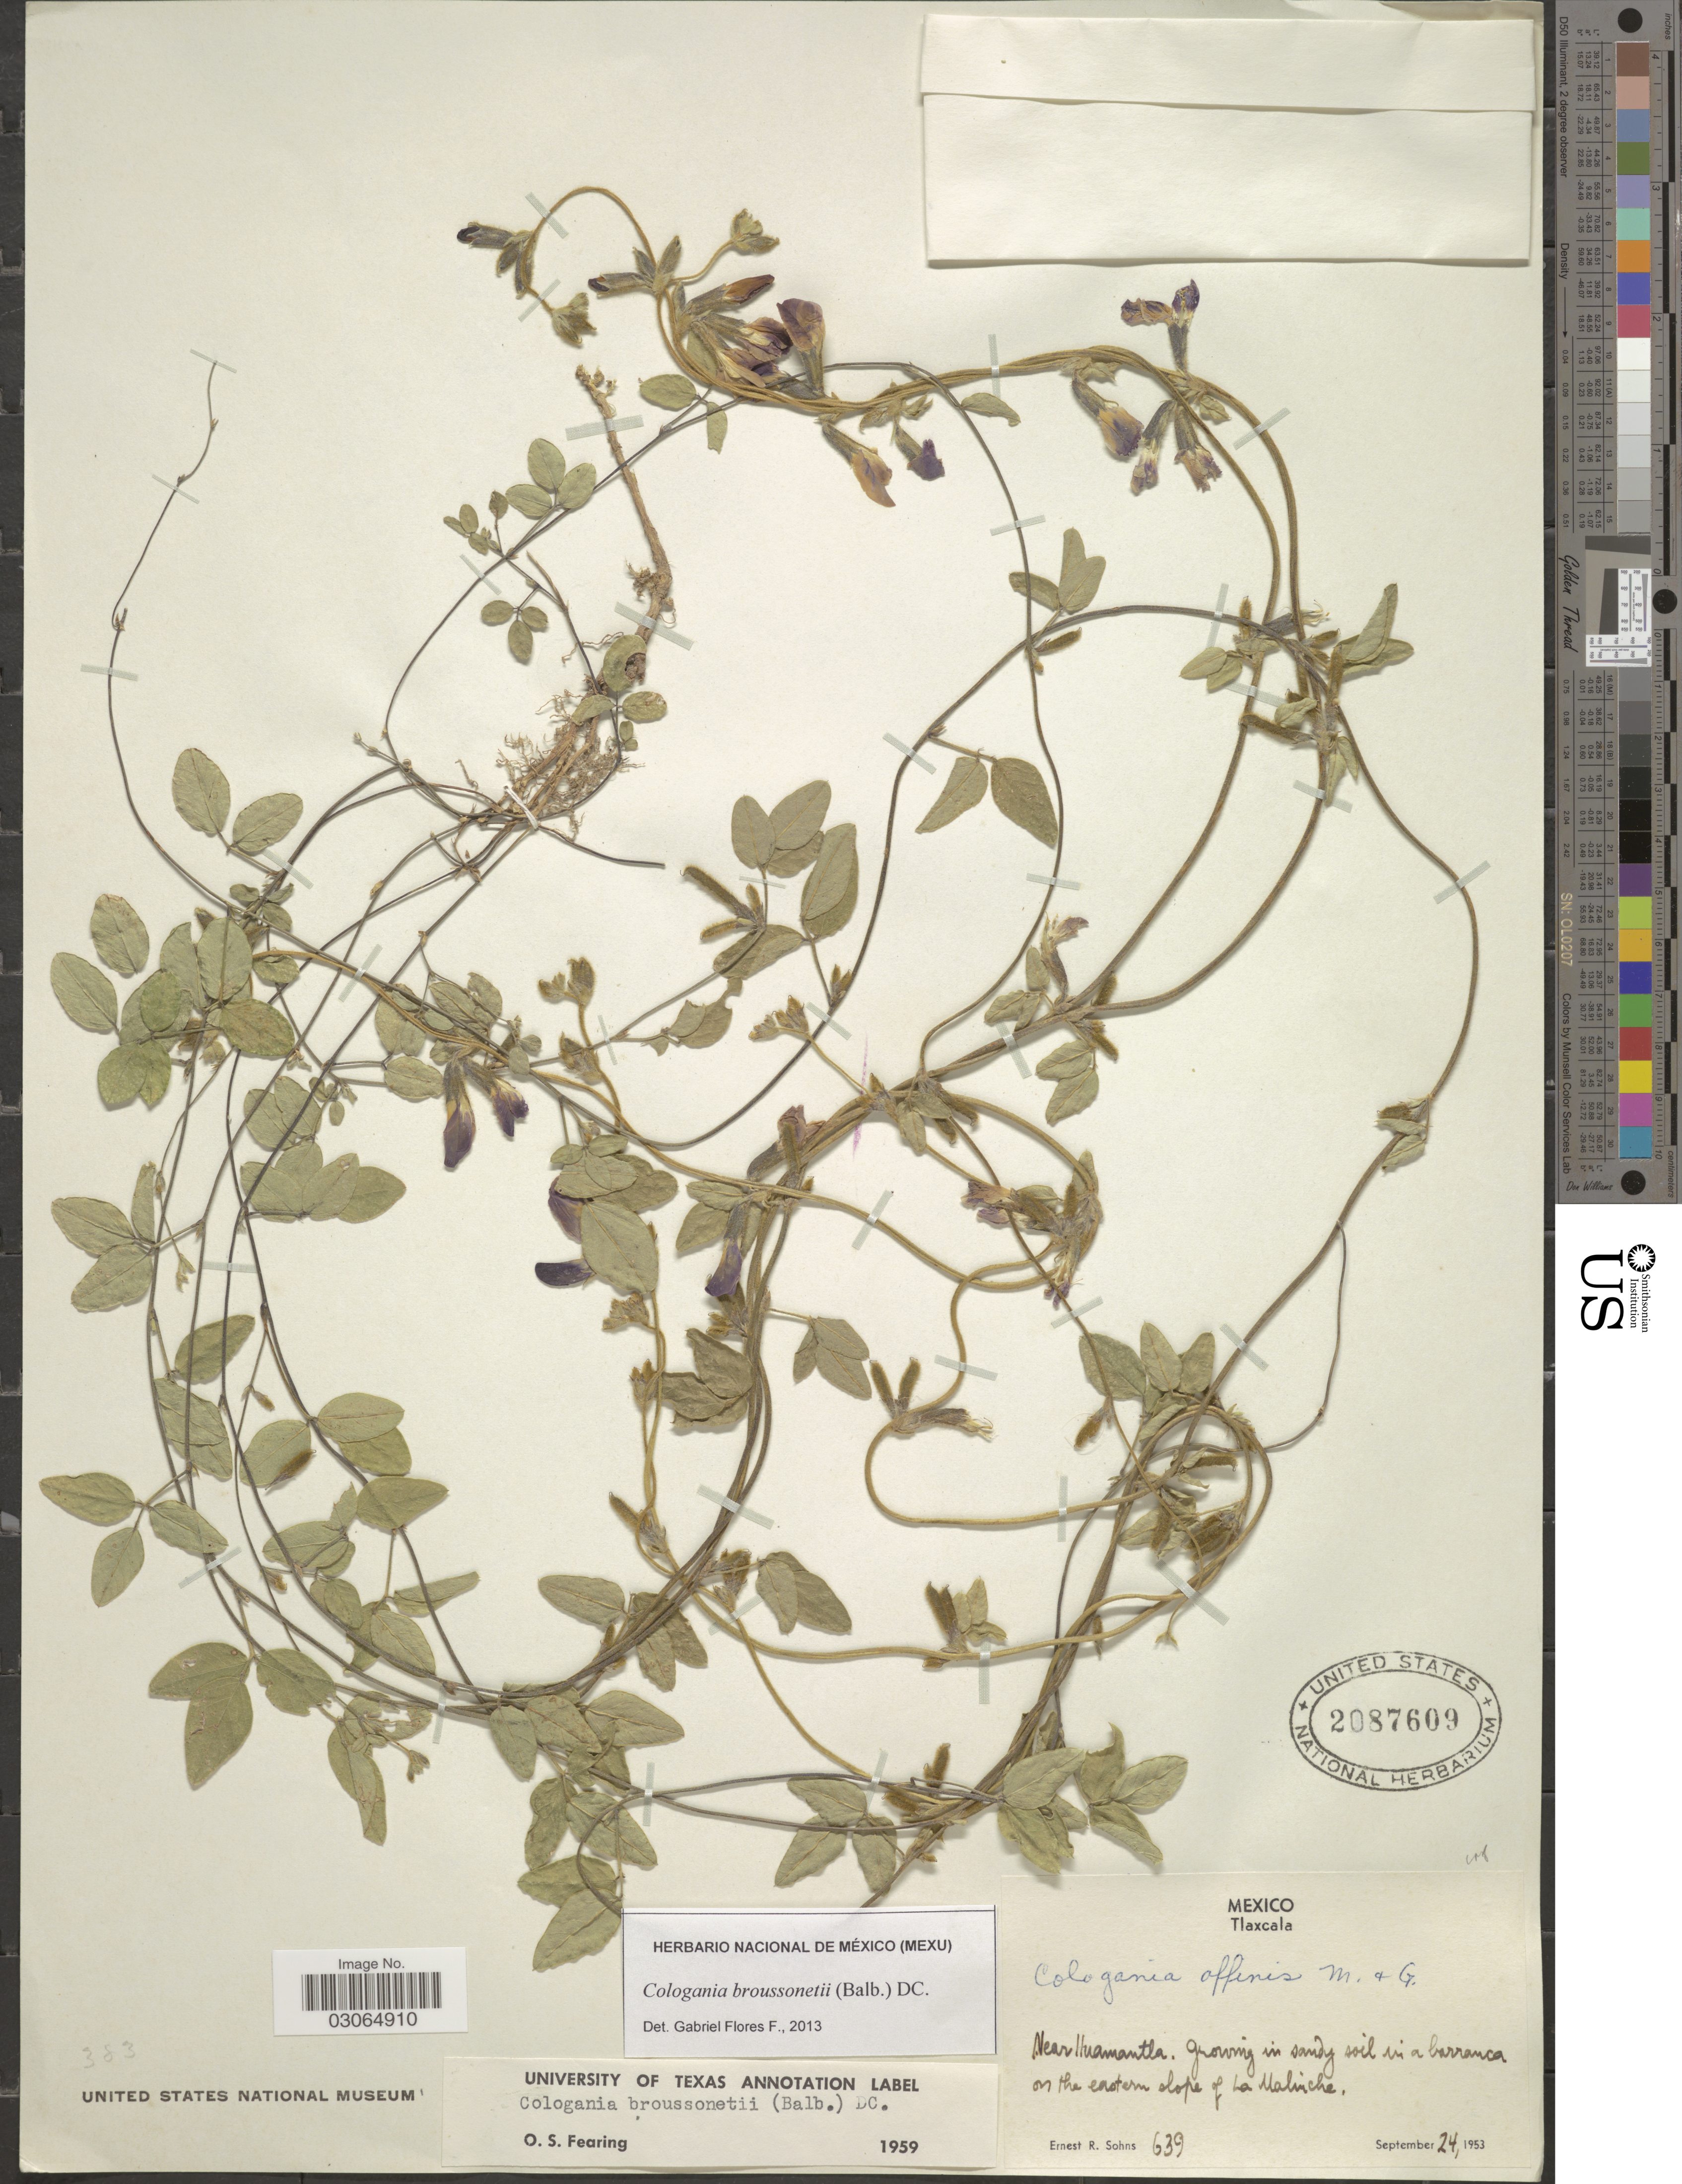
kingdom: Plantae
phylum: Tracheophyta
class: Magnoliopsida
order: Fabales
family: Fabaceae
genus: Cologania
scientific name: Cologania broussonetii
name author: (Balb.) DC.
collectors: E. R. Sohns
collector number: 639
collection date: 1953-09-24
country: Mexico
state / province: Tlaxcala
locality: Near Huamantla. In a barranca on the eastern slope of La Malinche.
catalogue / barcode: US 2087609